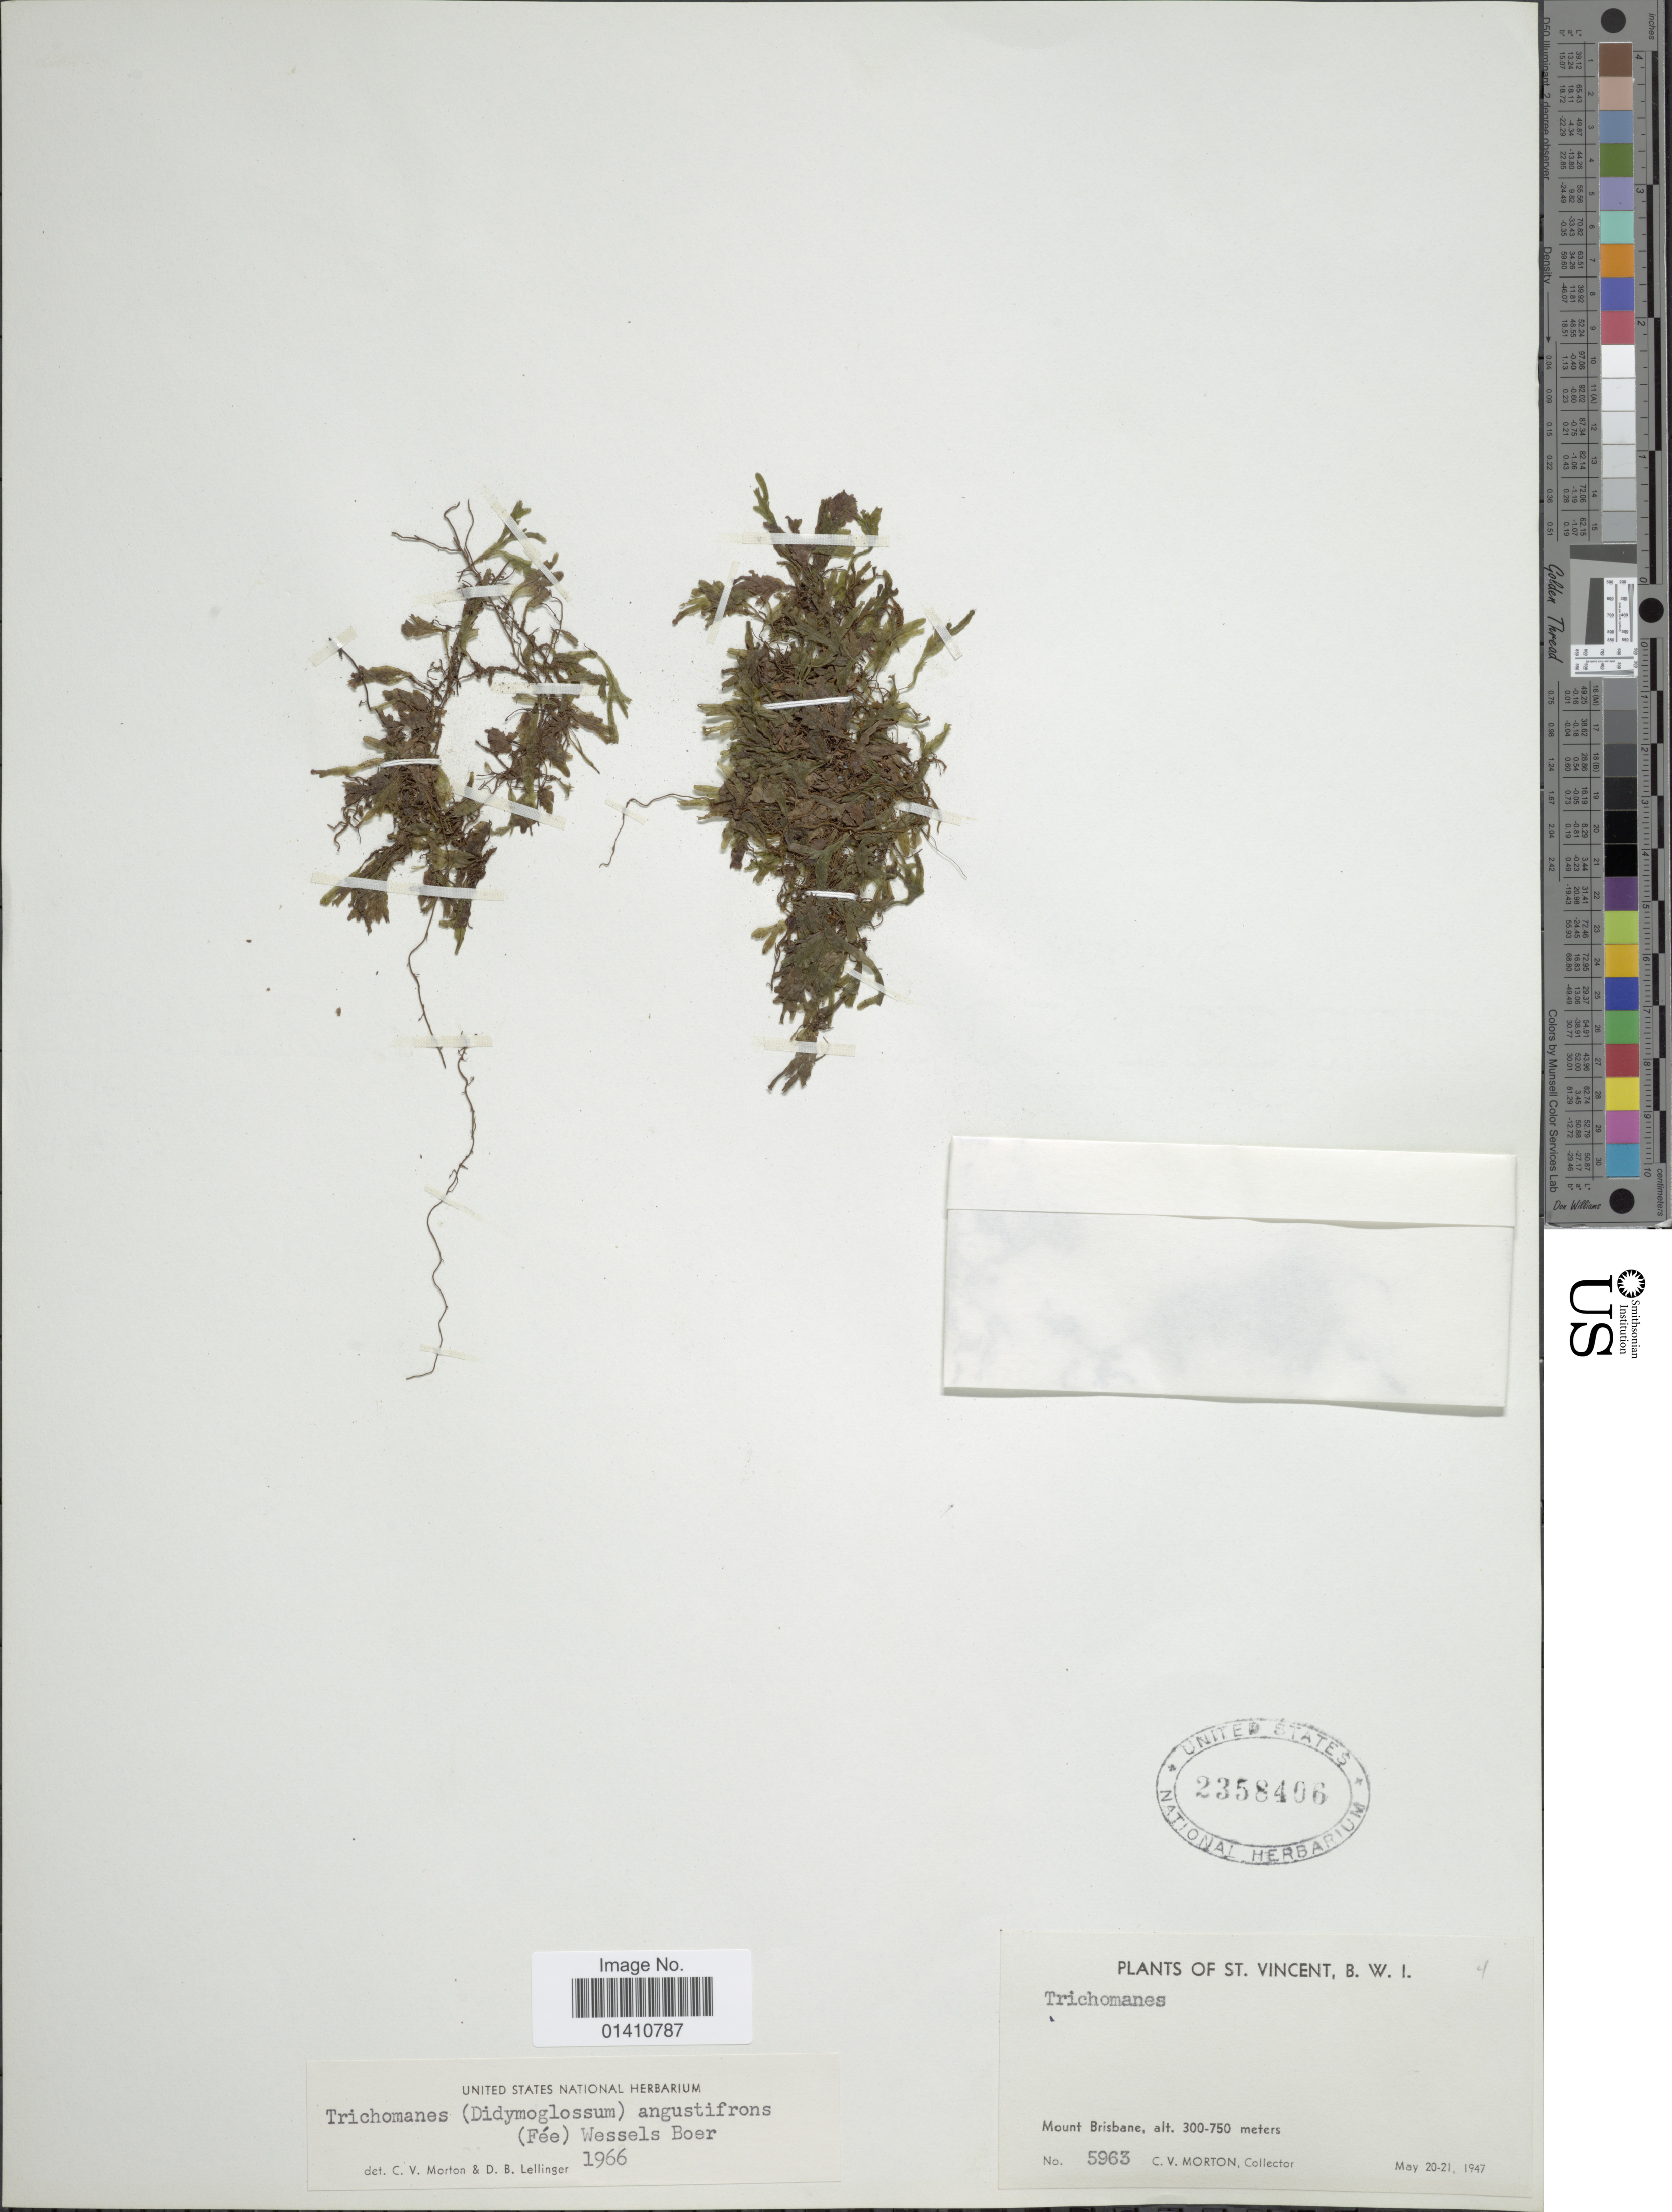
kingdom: Plantae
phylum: Tracheophyta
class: Polypodiopsida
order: Hymenophyllales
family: Hymenophyllaceae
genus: Didymoglossum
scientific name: Didymoglossum angustifrons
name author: Fée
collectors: C. V. Morton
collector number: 5963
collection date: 1947-05-20/1947-05-21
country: St. Vincent - Grenadines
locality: St. Vincent, B. W. I., Mount Brisbane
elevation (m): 300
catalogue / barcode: US 2358406